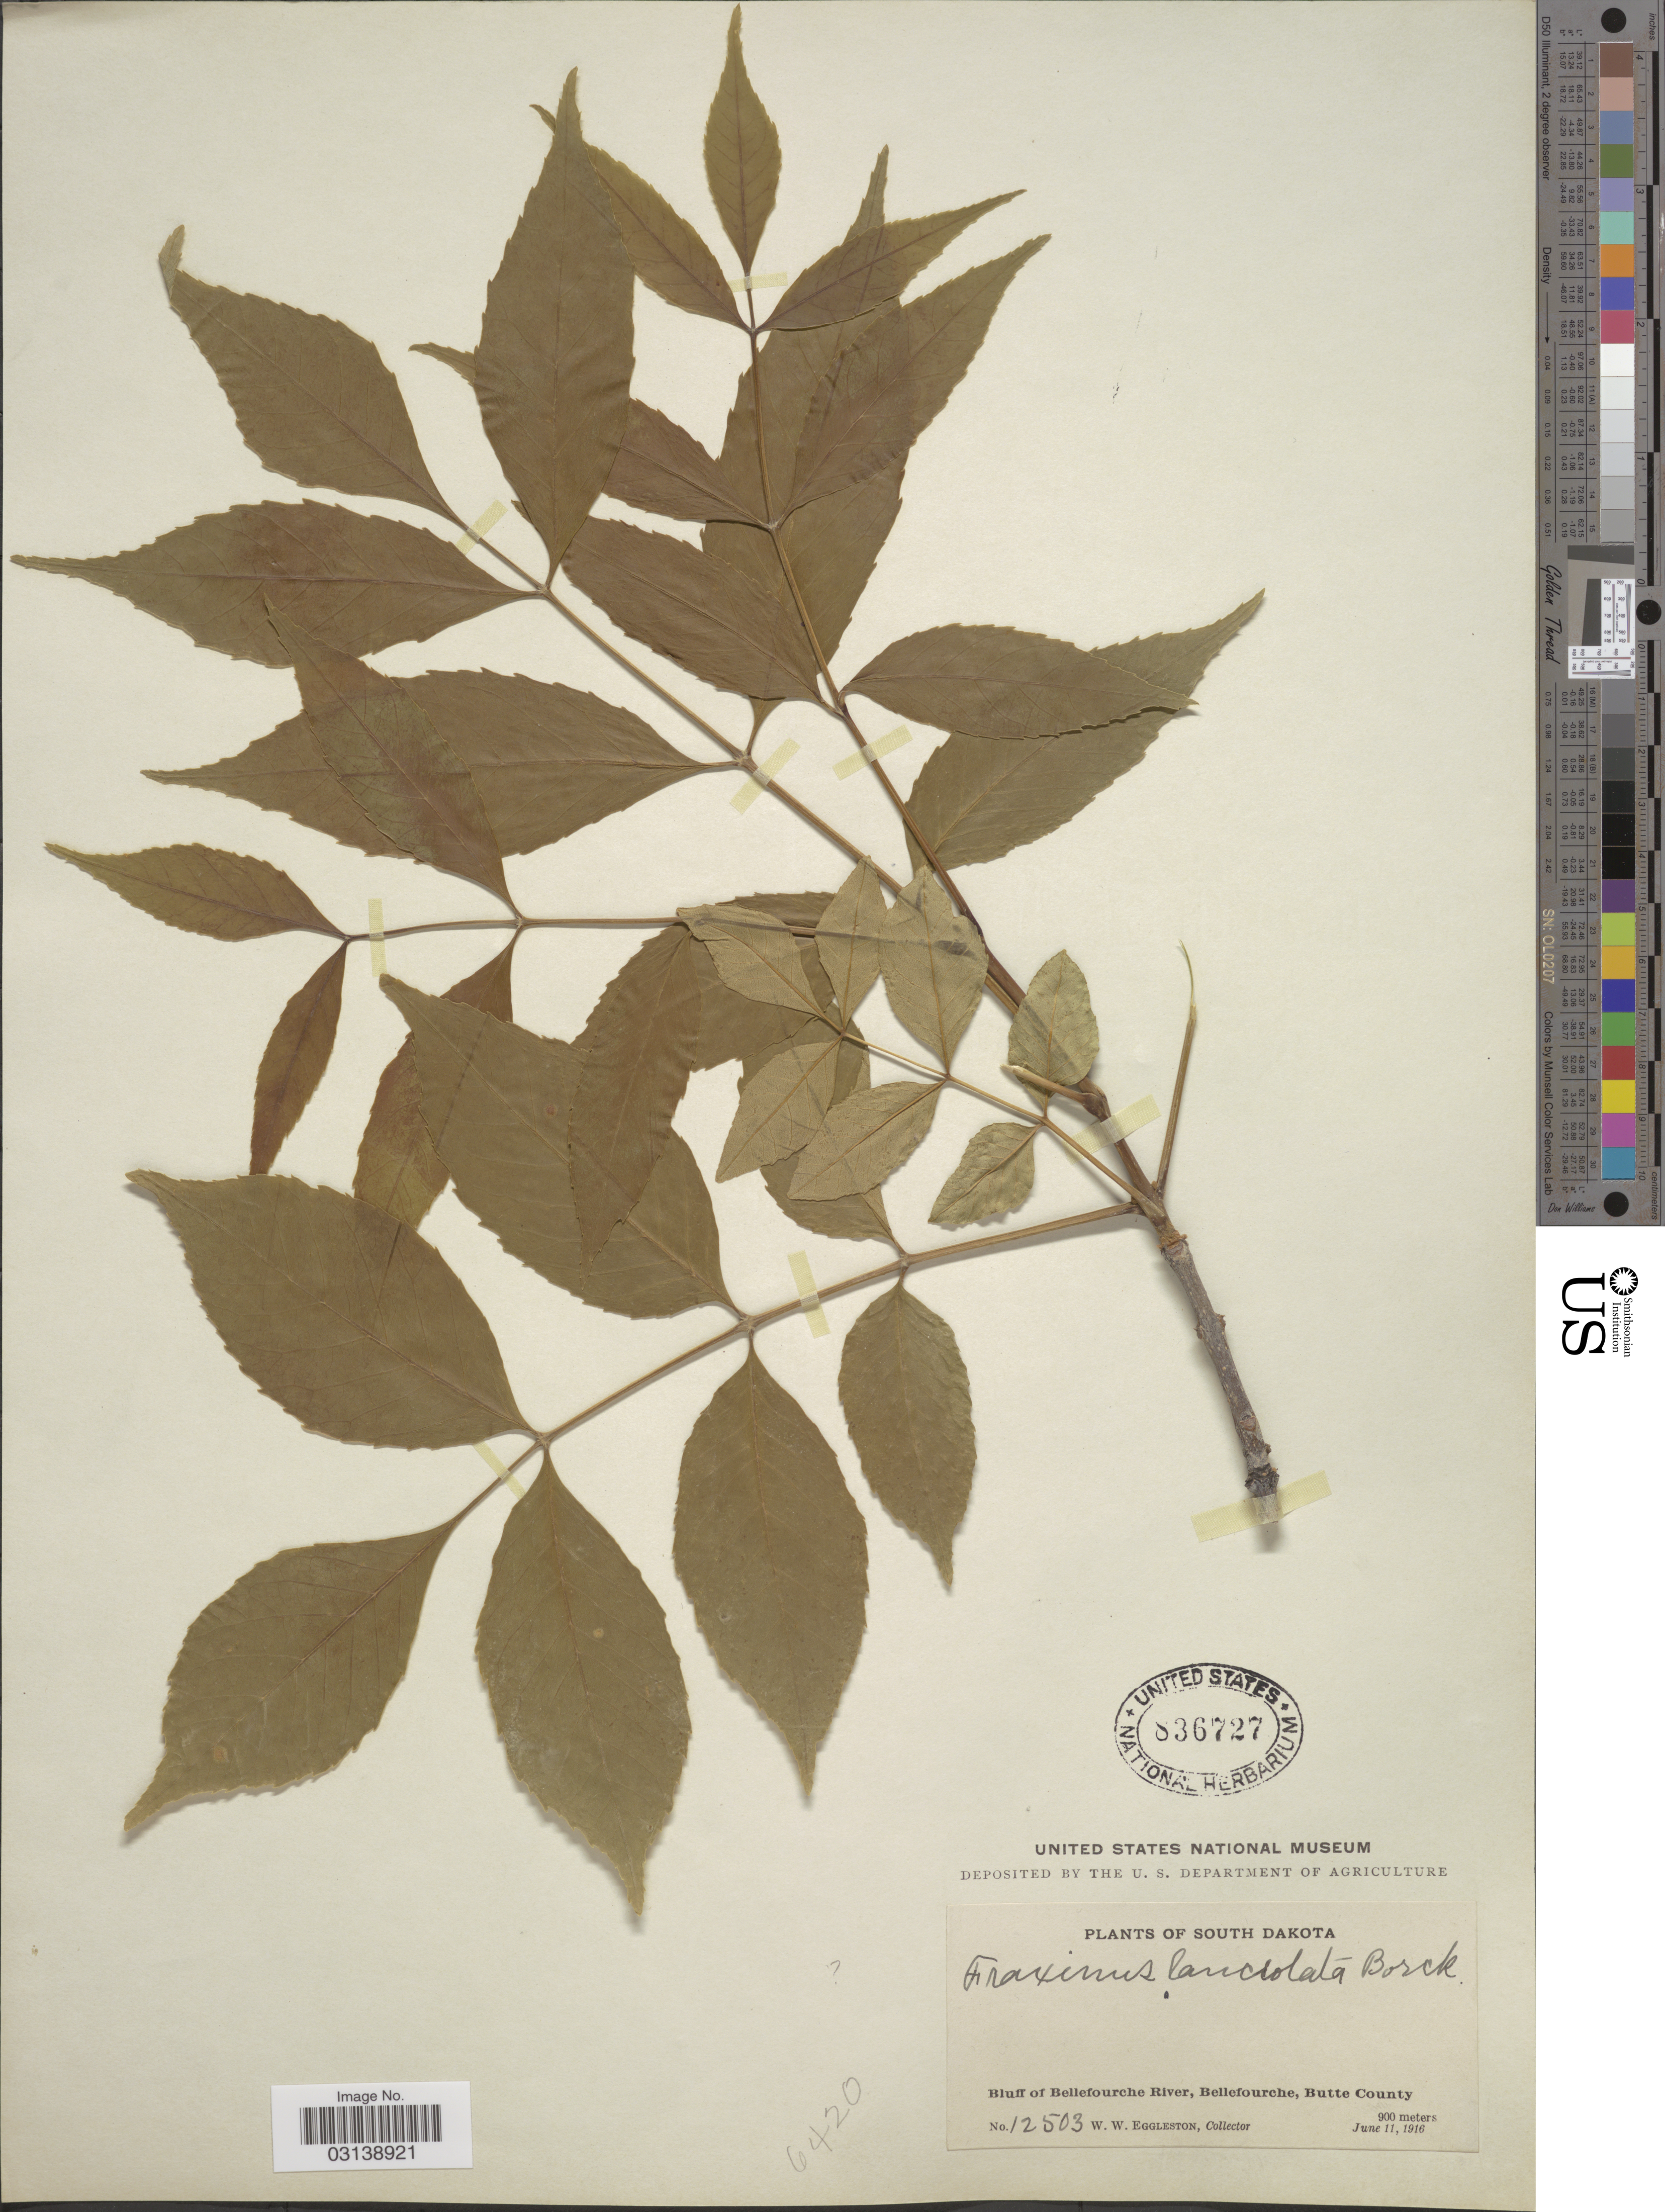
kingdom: Plantae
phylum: Tracheophyta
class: Magnoliopsida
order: Lamiales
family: Oleaceae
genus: Fraxinus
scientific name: Fraxinus pennsylvanica var. campestris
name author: (Britton) F.C. Gates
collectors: W. W. Eggleston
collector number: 12503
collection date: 1916-06-11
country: United States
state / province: South Dakota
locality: Bluff of Bellefourche River, Bellefourche, Butte County.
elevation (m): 900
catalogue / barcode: US 836727